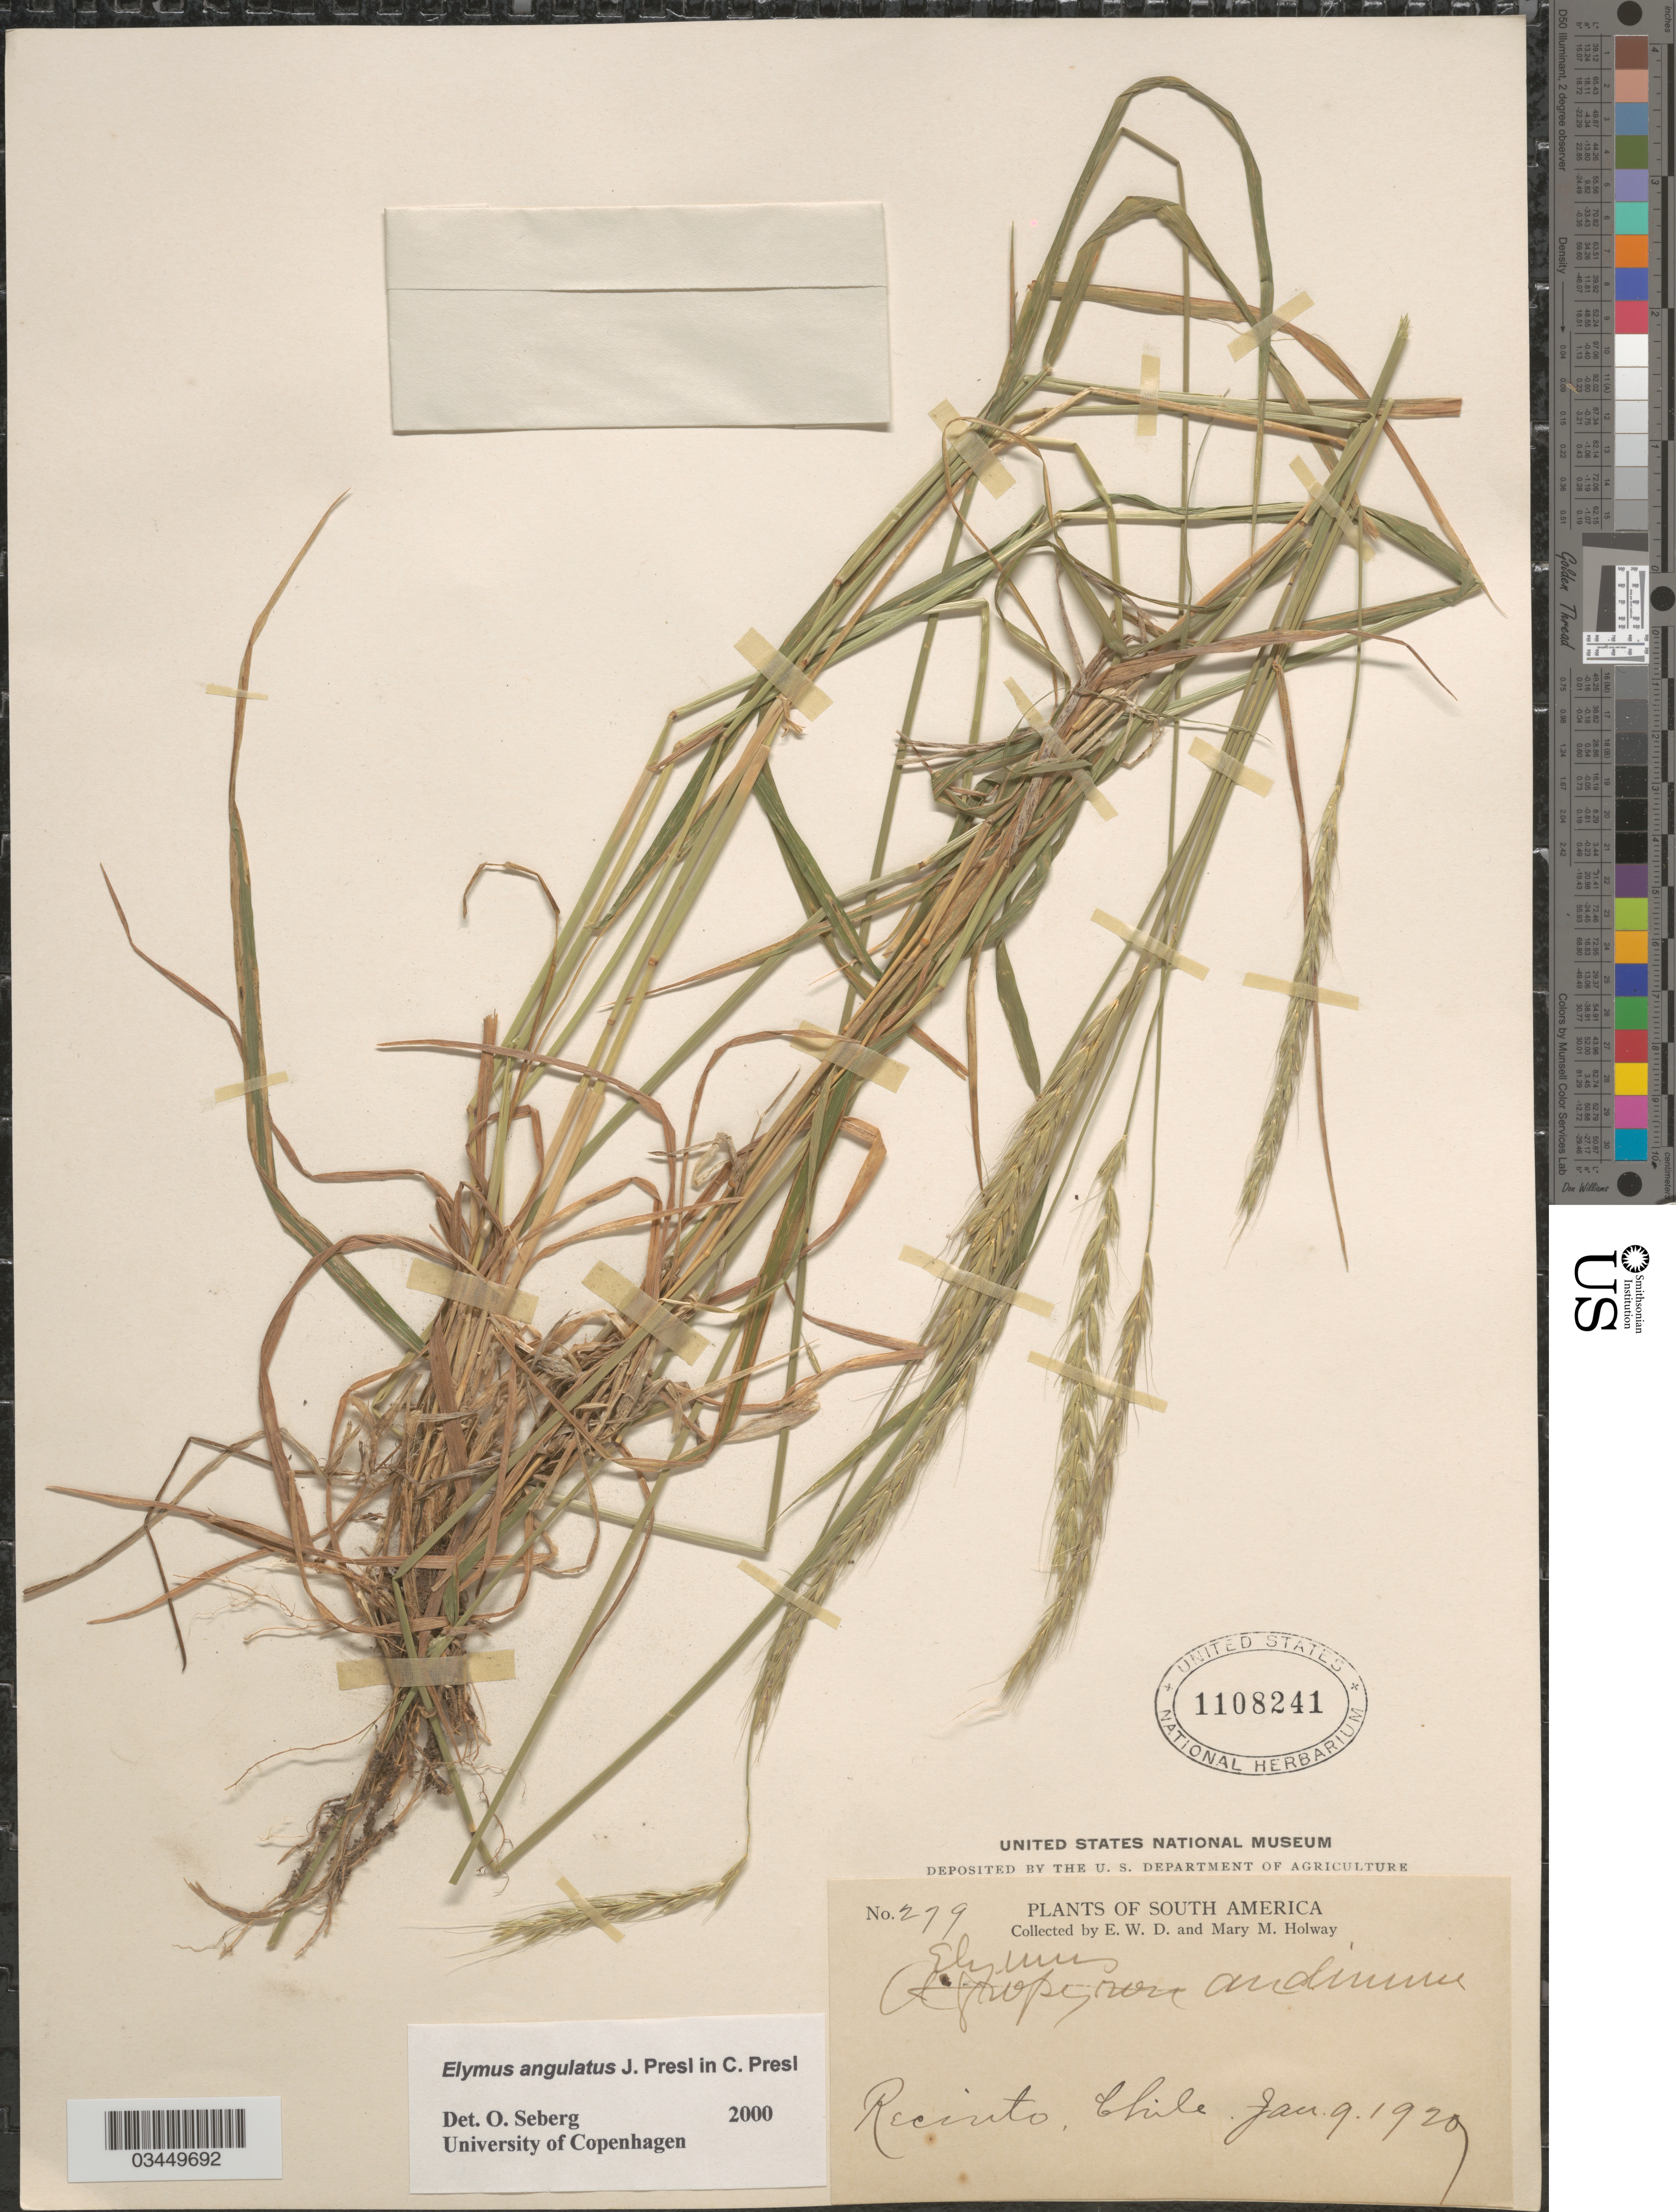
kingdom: Plantae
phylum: Tracheophyta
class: Liliopsida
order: Poales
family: Poaceae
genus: Elymus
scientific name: Elymus angulatus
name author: J. Presl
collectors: E. W. D. Holway & M. M. Holway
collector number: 279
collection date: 1929-01-09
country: Chile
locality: Recinto.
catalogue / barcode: US 1108241